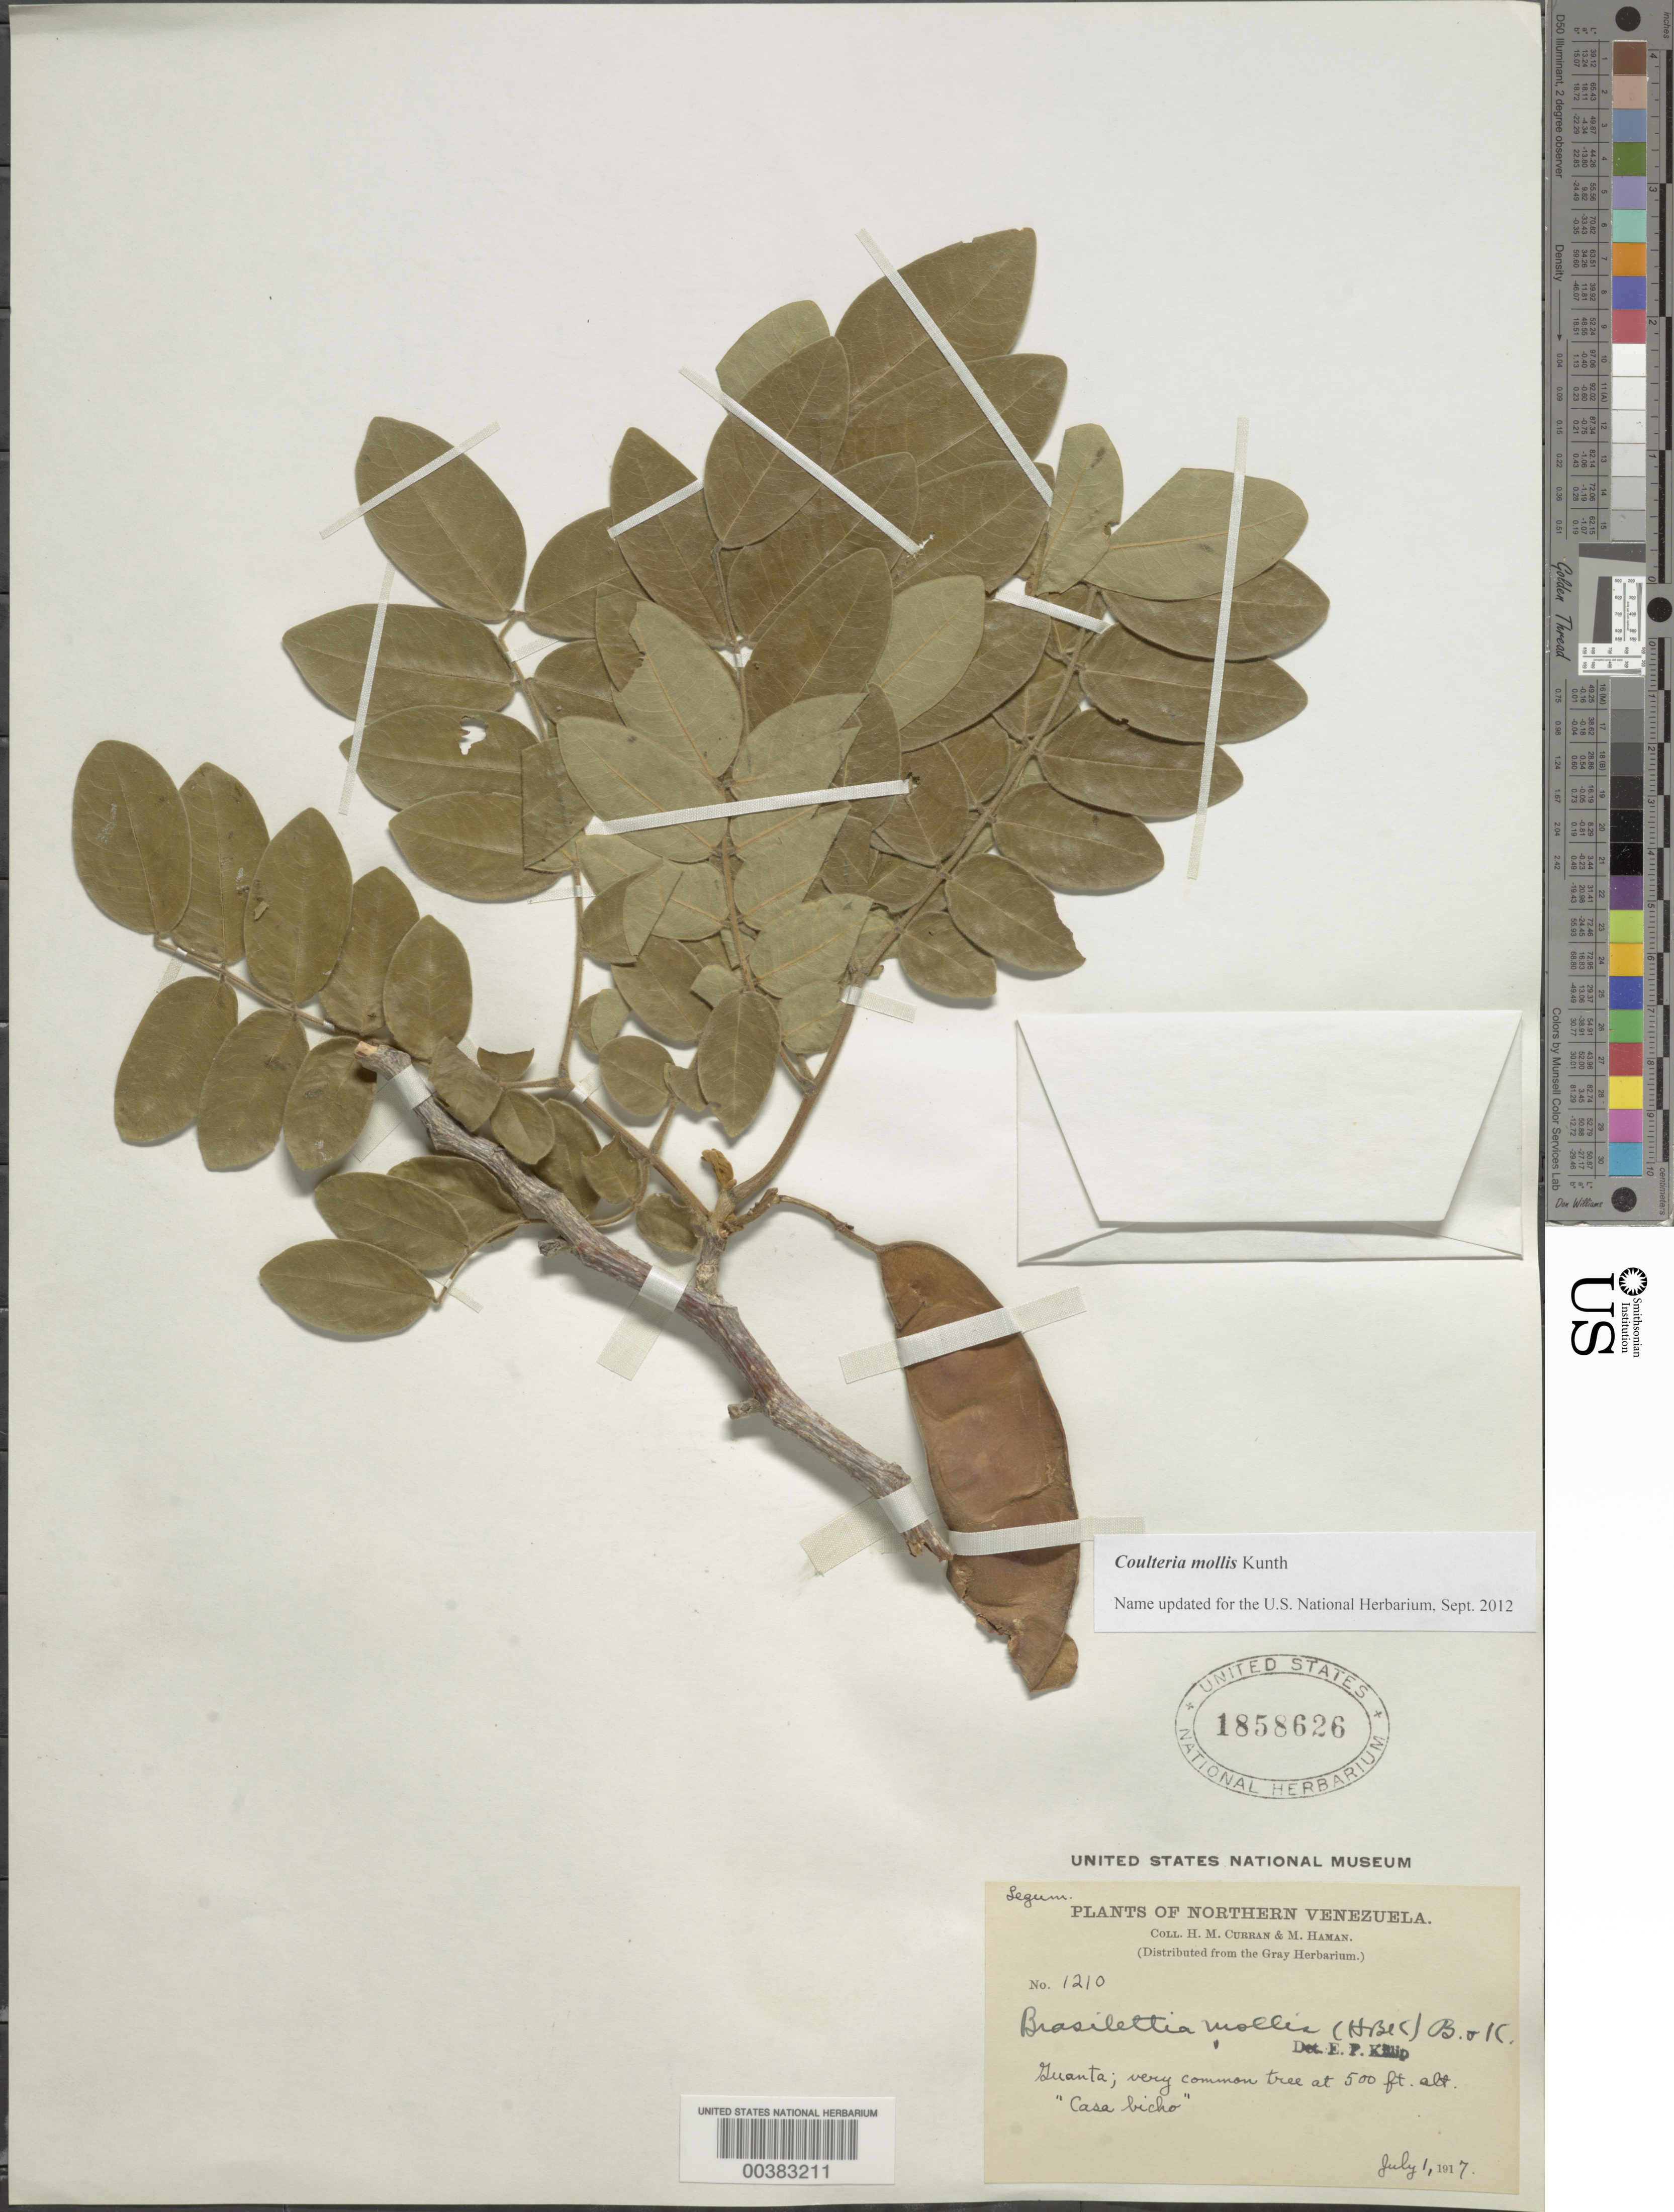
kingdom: Plantae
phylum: Tracheophyta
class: Magnoliopsida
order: Fabales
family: Fabaceae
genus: Coulteria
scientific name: Coulteria mollis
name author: Kunth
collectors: H. M. Curran & M. Haman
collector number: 1210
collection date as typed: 01 Jul 1917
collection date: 1917-07-01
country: Venezuela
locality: Guanta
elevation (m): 152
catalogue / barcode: US 1858626